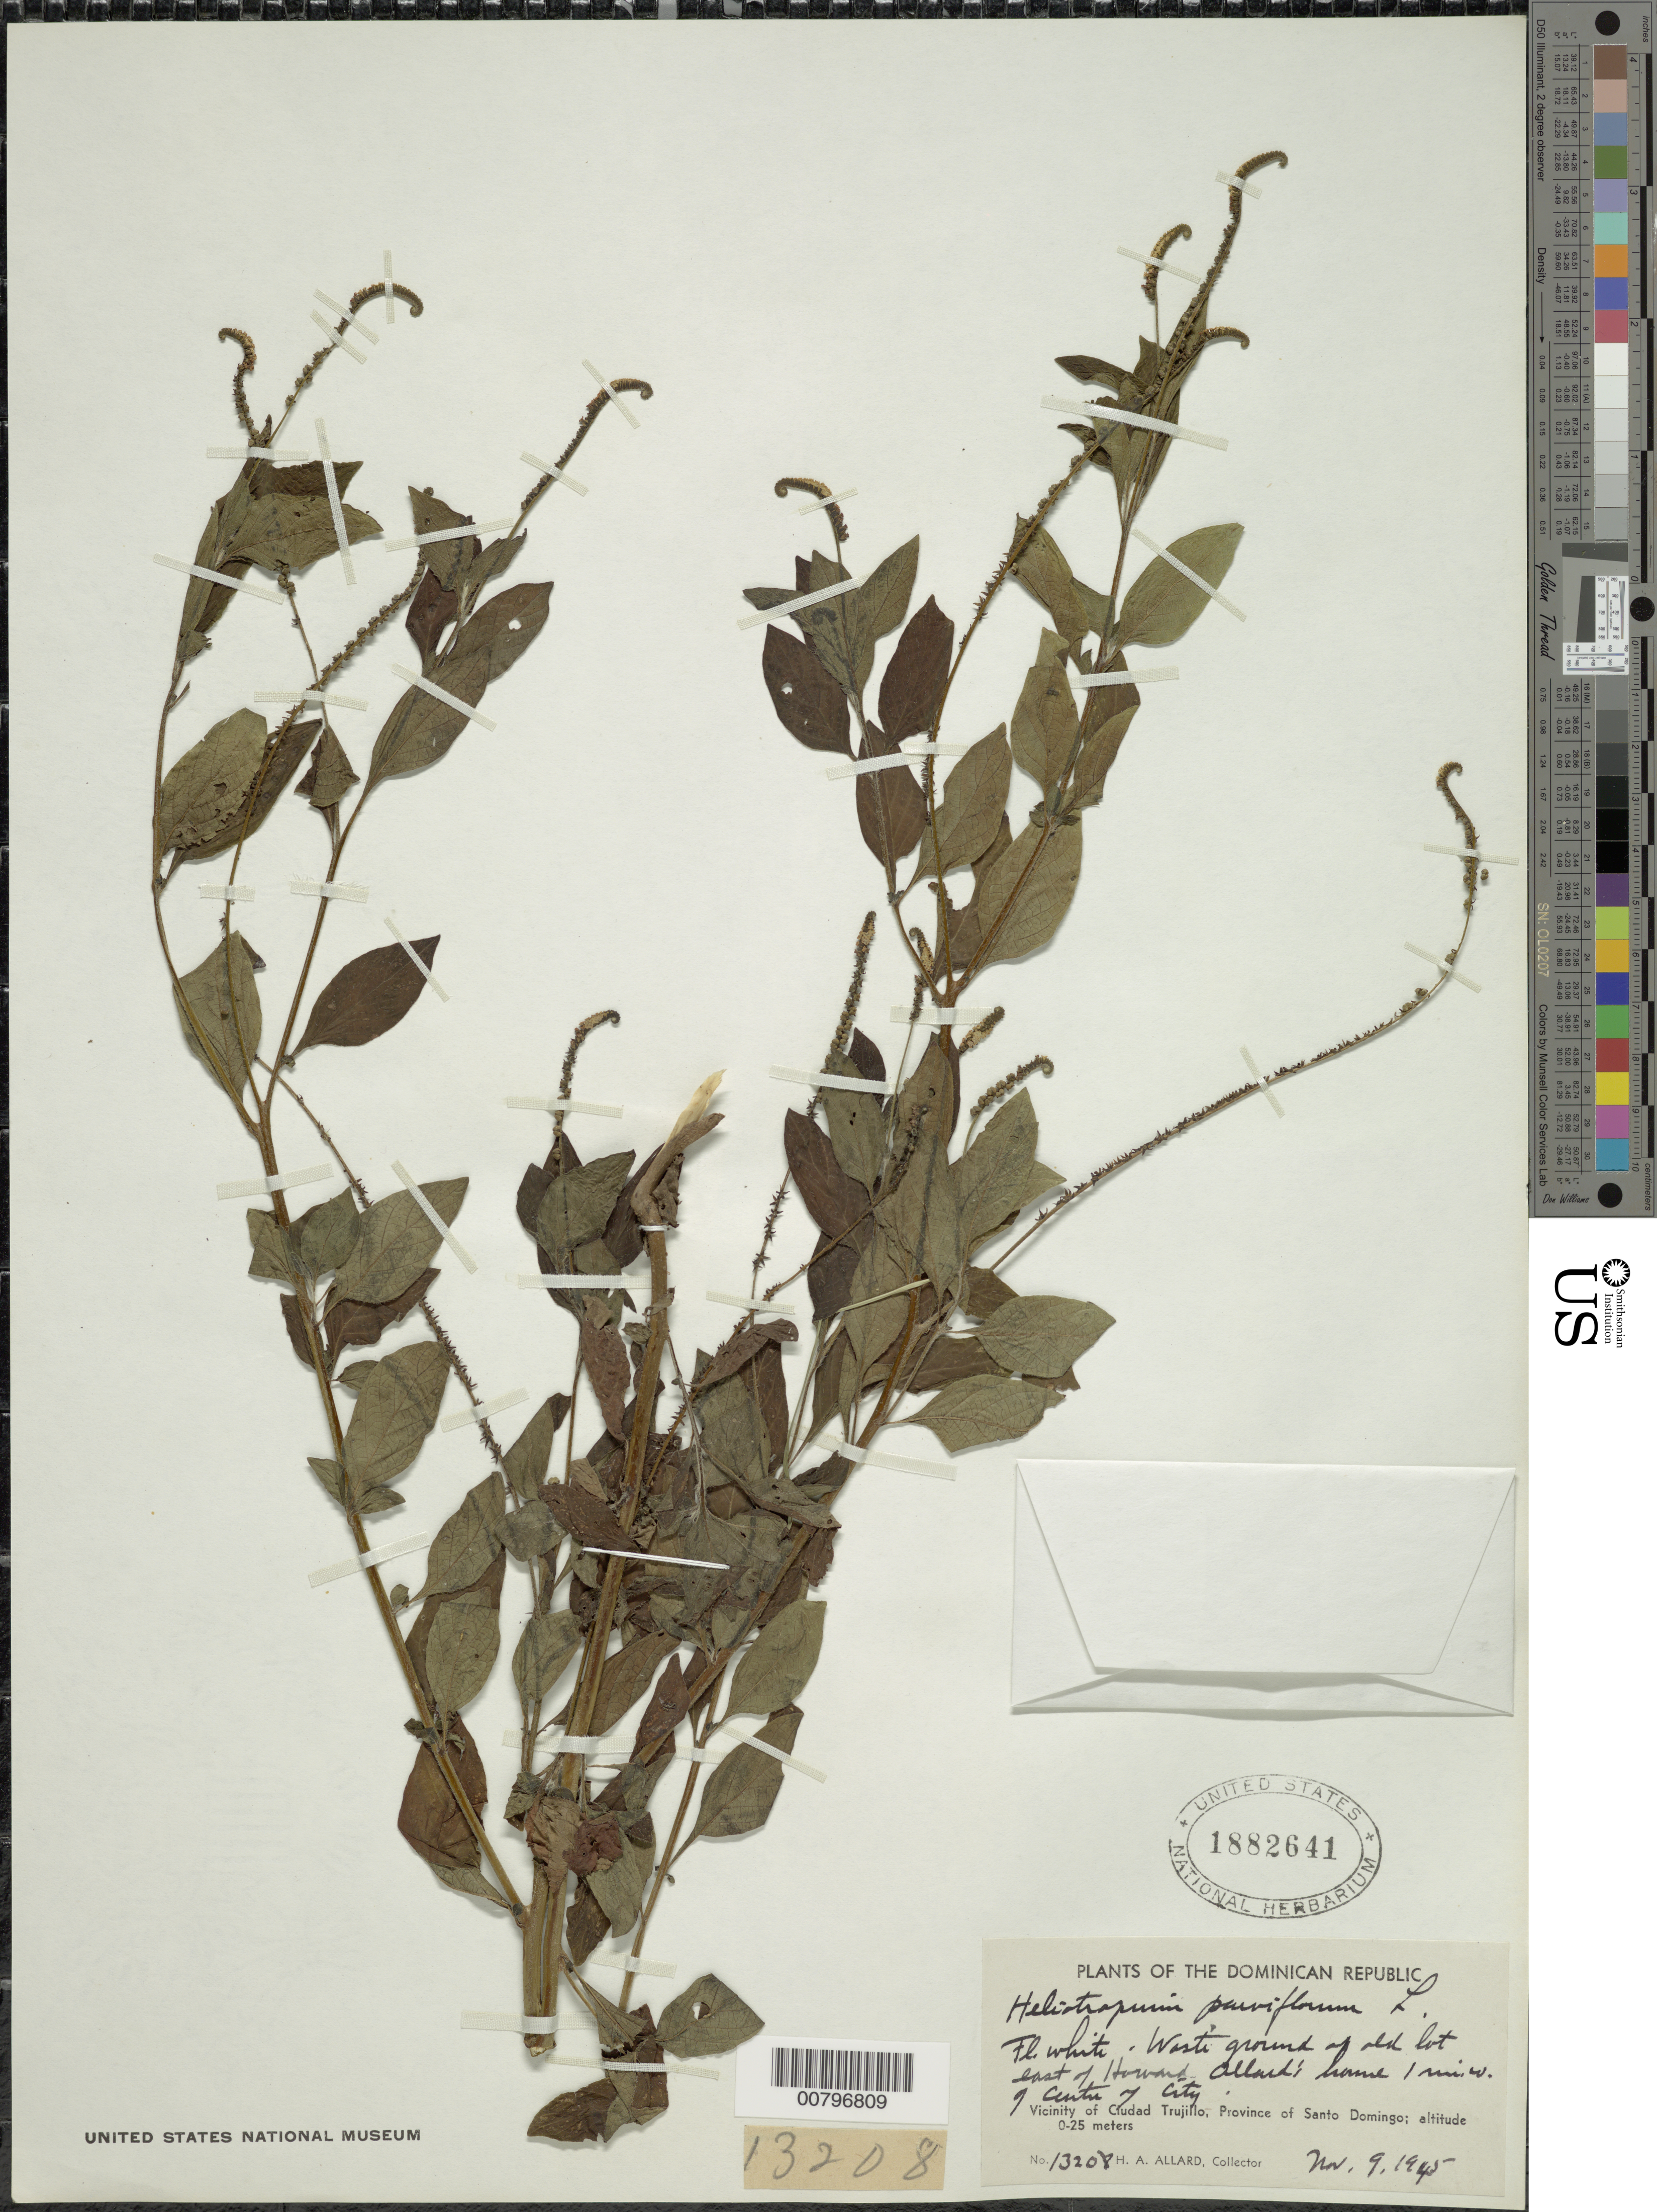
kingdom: Plantae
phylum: Tracheophyta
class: Magnoliopsida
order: Boraginales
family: Heliotropiaceae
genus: Heliotropium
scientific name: Heliotropium parviflorum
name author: L.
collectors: H. A. Allard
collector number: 13208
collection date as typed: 09 Nov 1945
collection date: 1945-11-09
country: Dominican Republic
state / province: Distrito Nacional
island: Hispaniola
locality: Vicinity of Santo Domingo, Waste ground of old lot E of Allard's house, 1mW of city center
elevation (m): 0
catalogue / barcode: US 1882641